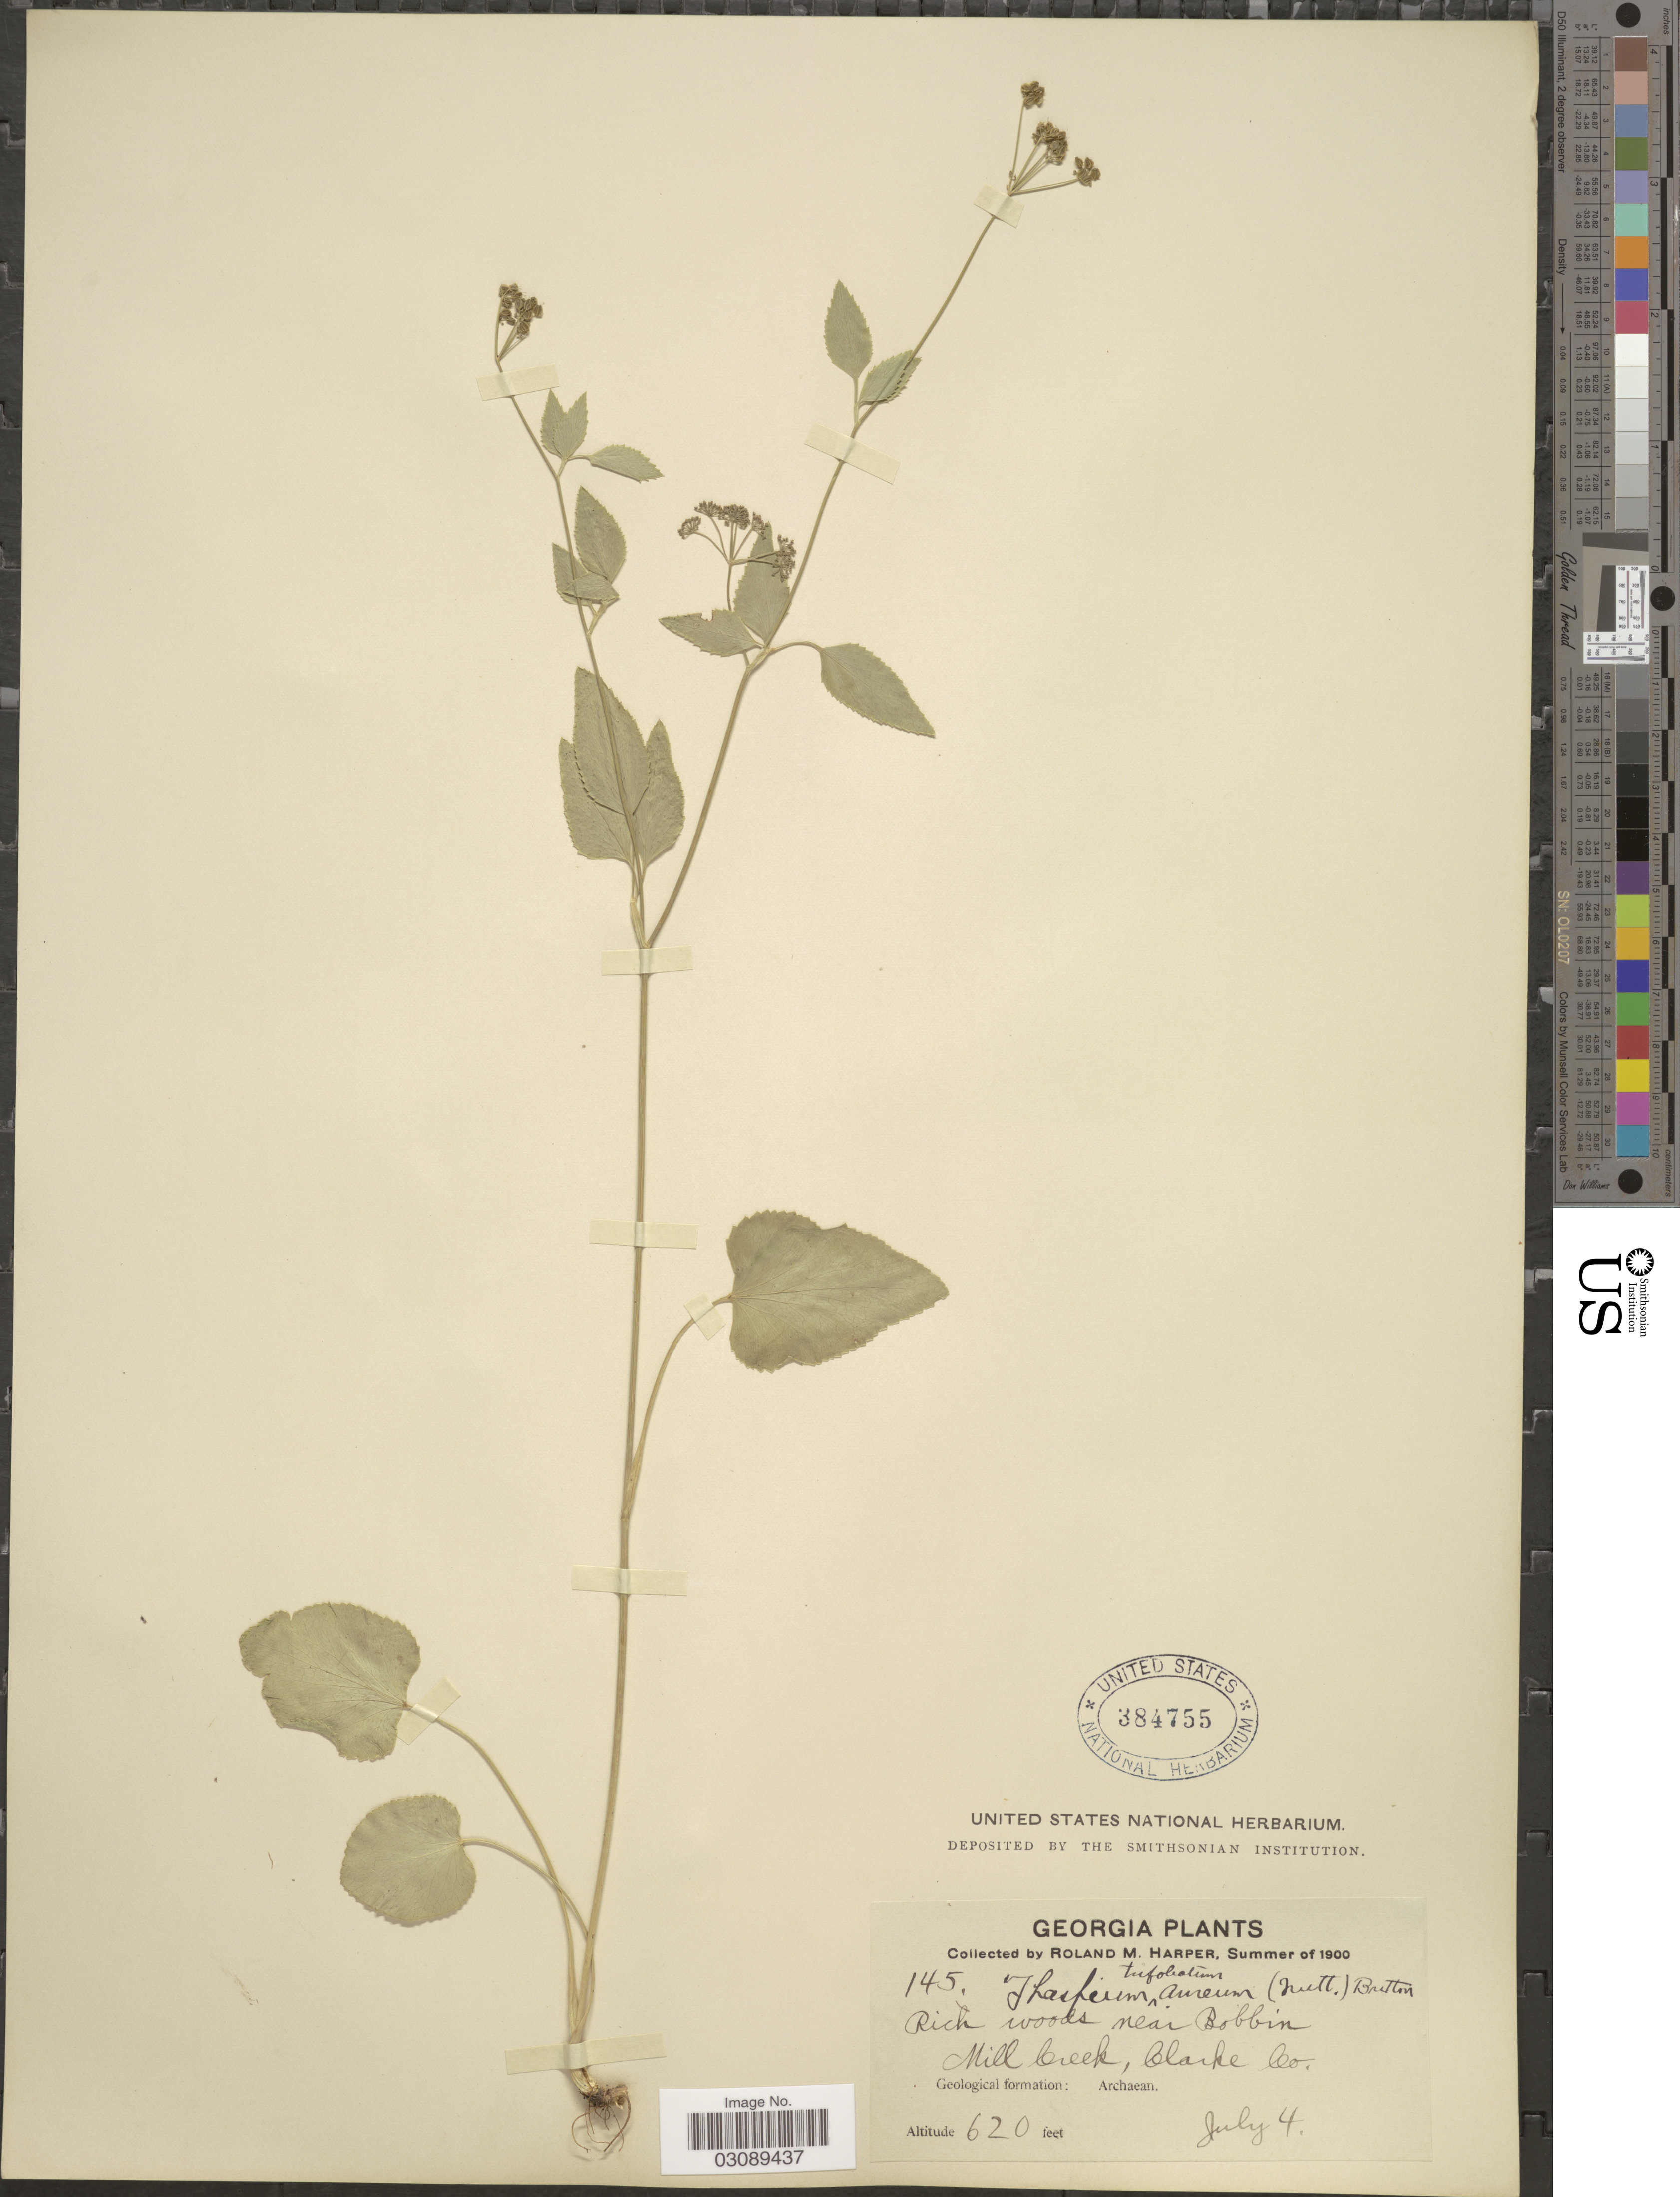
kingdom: Plantae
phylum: Tracheophyta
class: Magnoliopsida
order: Apiales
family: Apiaceae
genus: Thaspium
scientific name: Thaspium aureum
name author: (L.) Nutt.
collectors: R. M. Harper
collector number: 145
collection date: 1900-07-04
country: United States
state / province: Georgia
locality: Near Bobbin Mill Creek, Clarke Co.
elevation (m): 189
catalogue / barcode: US 384755